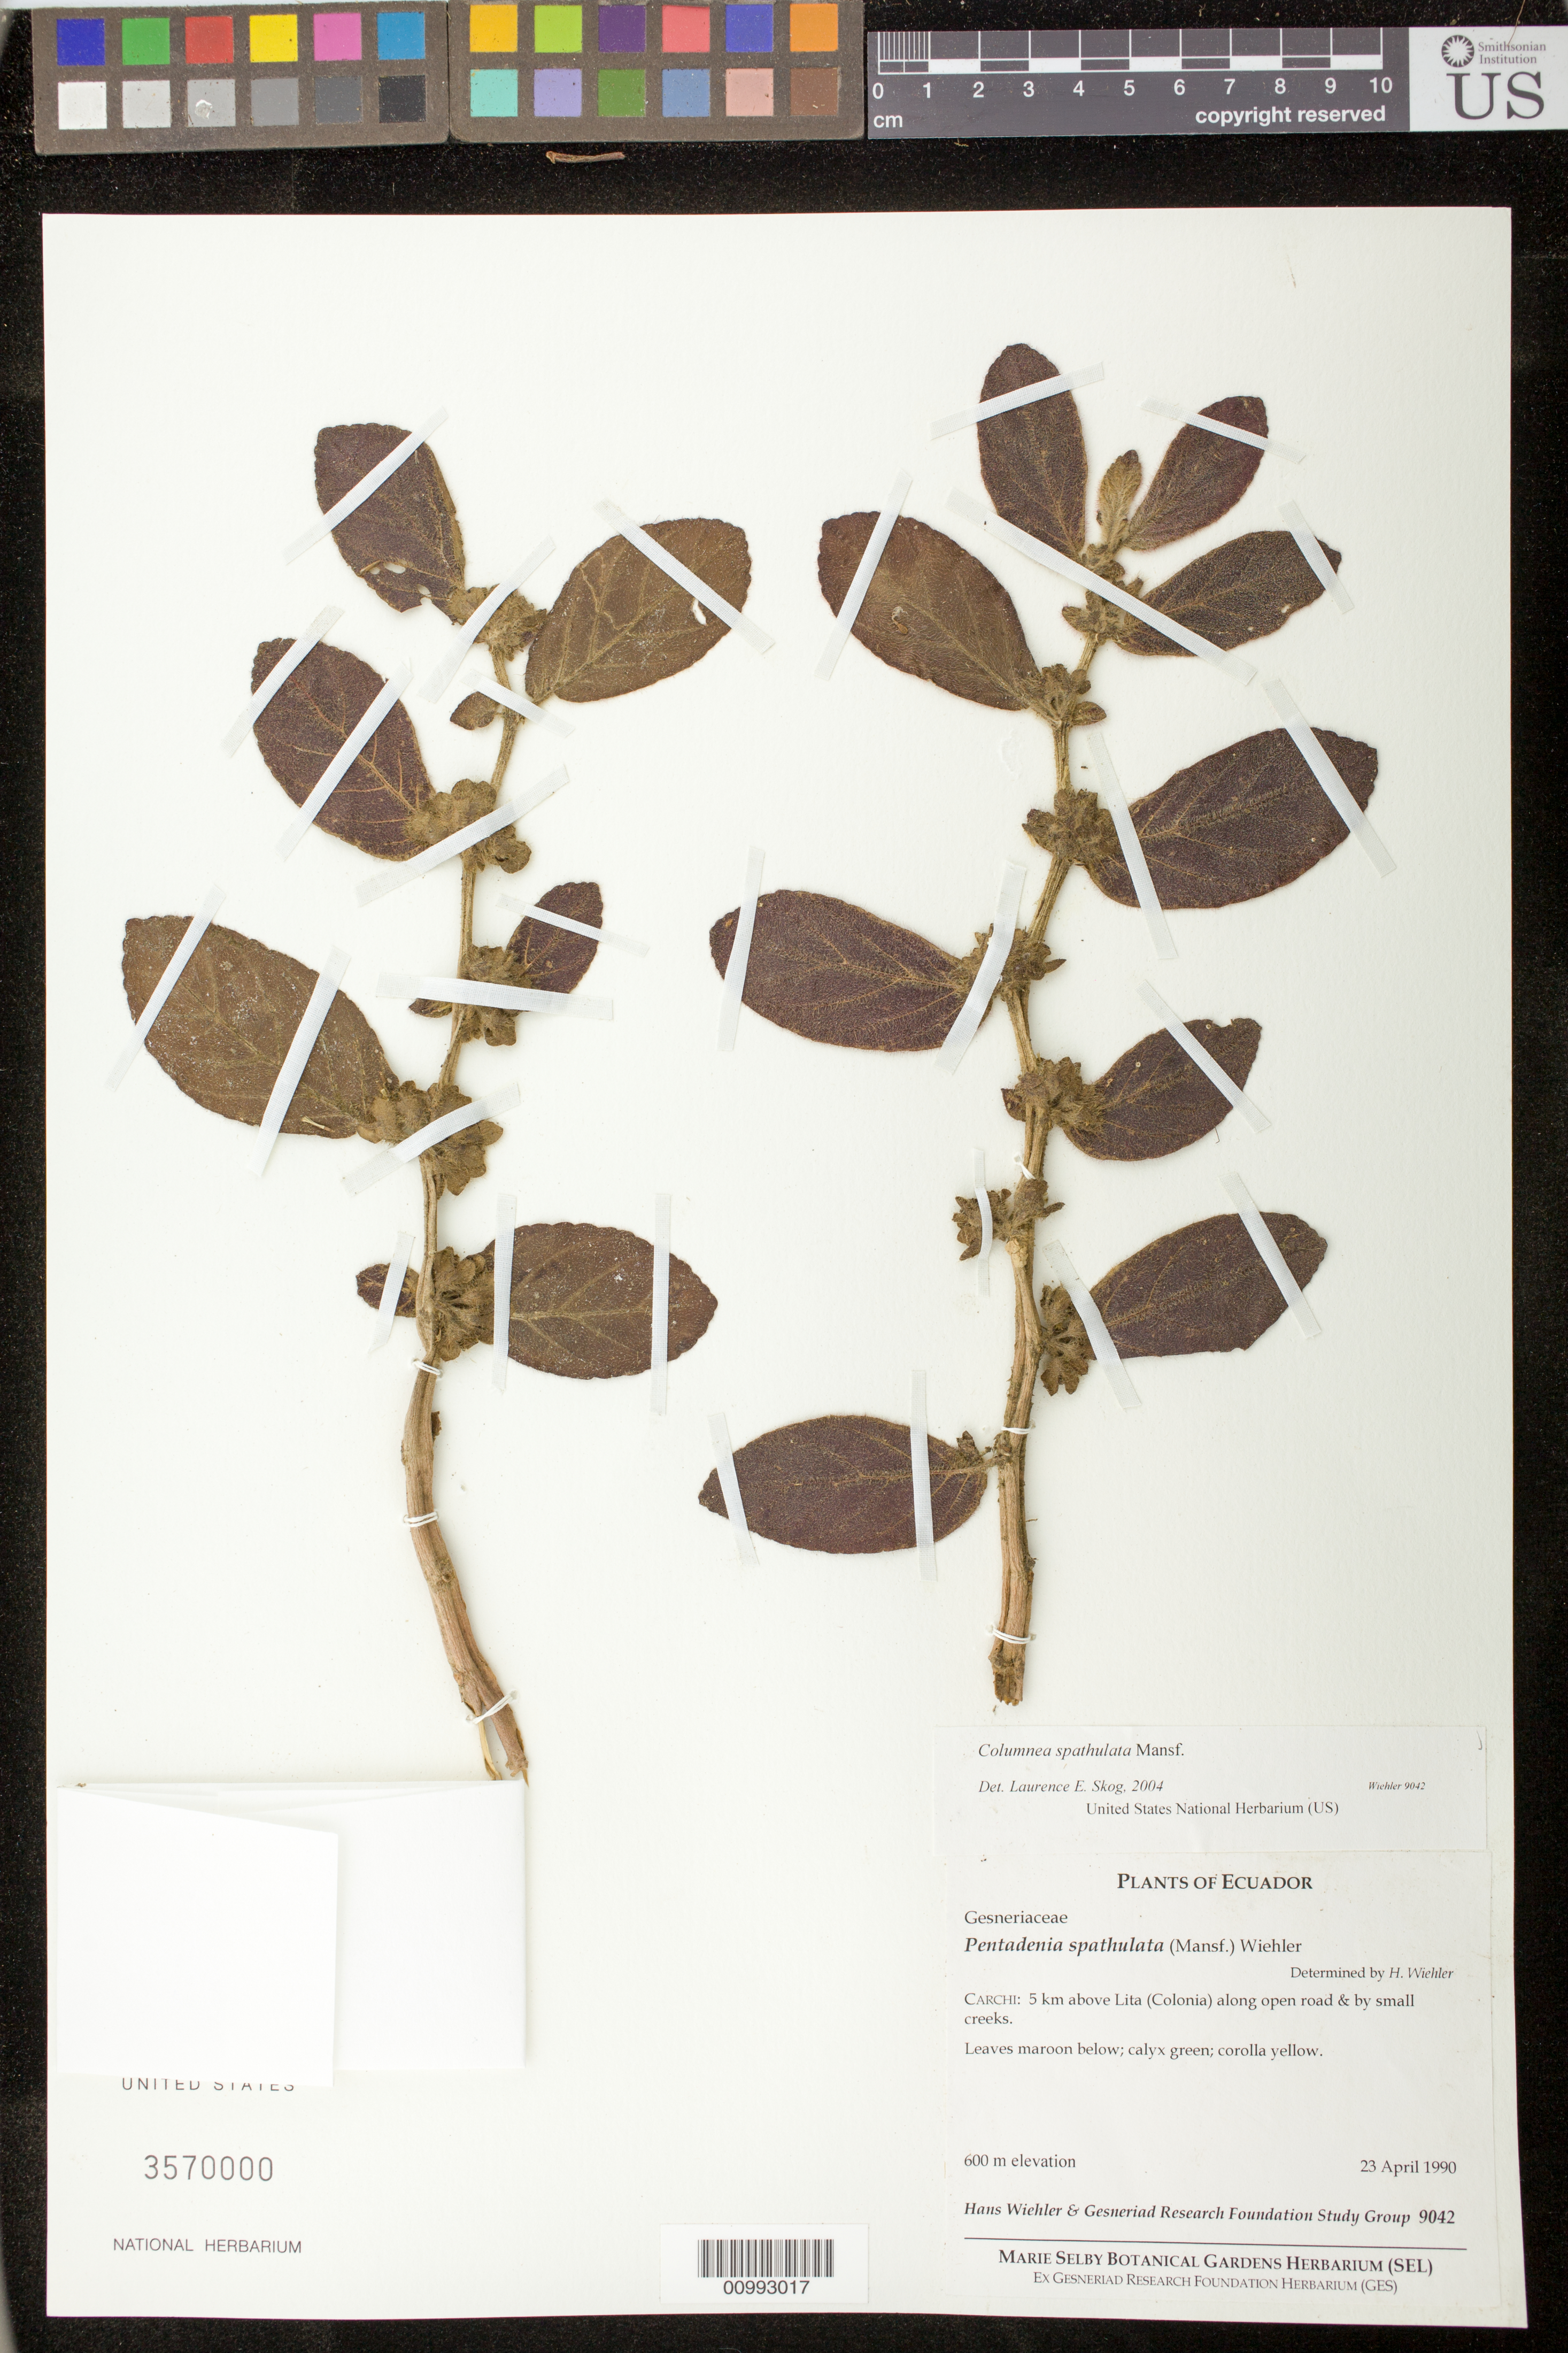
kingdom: Plantae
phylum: Tracheophyta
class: Magnoliopsida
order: Lamiales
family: Gesneriaceae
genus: Columnea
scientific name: Columnea spathulata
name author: Mansf.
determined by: Skog, Laurence E.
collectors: H. J. Wiehler & GRF Study Group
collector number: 9042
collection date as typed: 23 Apr 1990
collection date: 1990-04-23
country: Ecuador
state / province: Carchi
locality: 5 km above Lita (Colonia) along open road & by small creeks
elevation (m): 600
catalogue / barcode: US 3570000